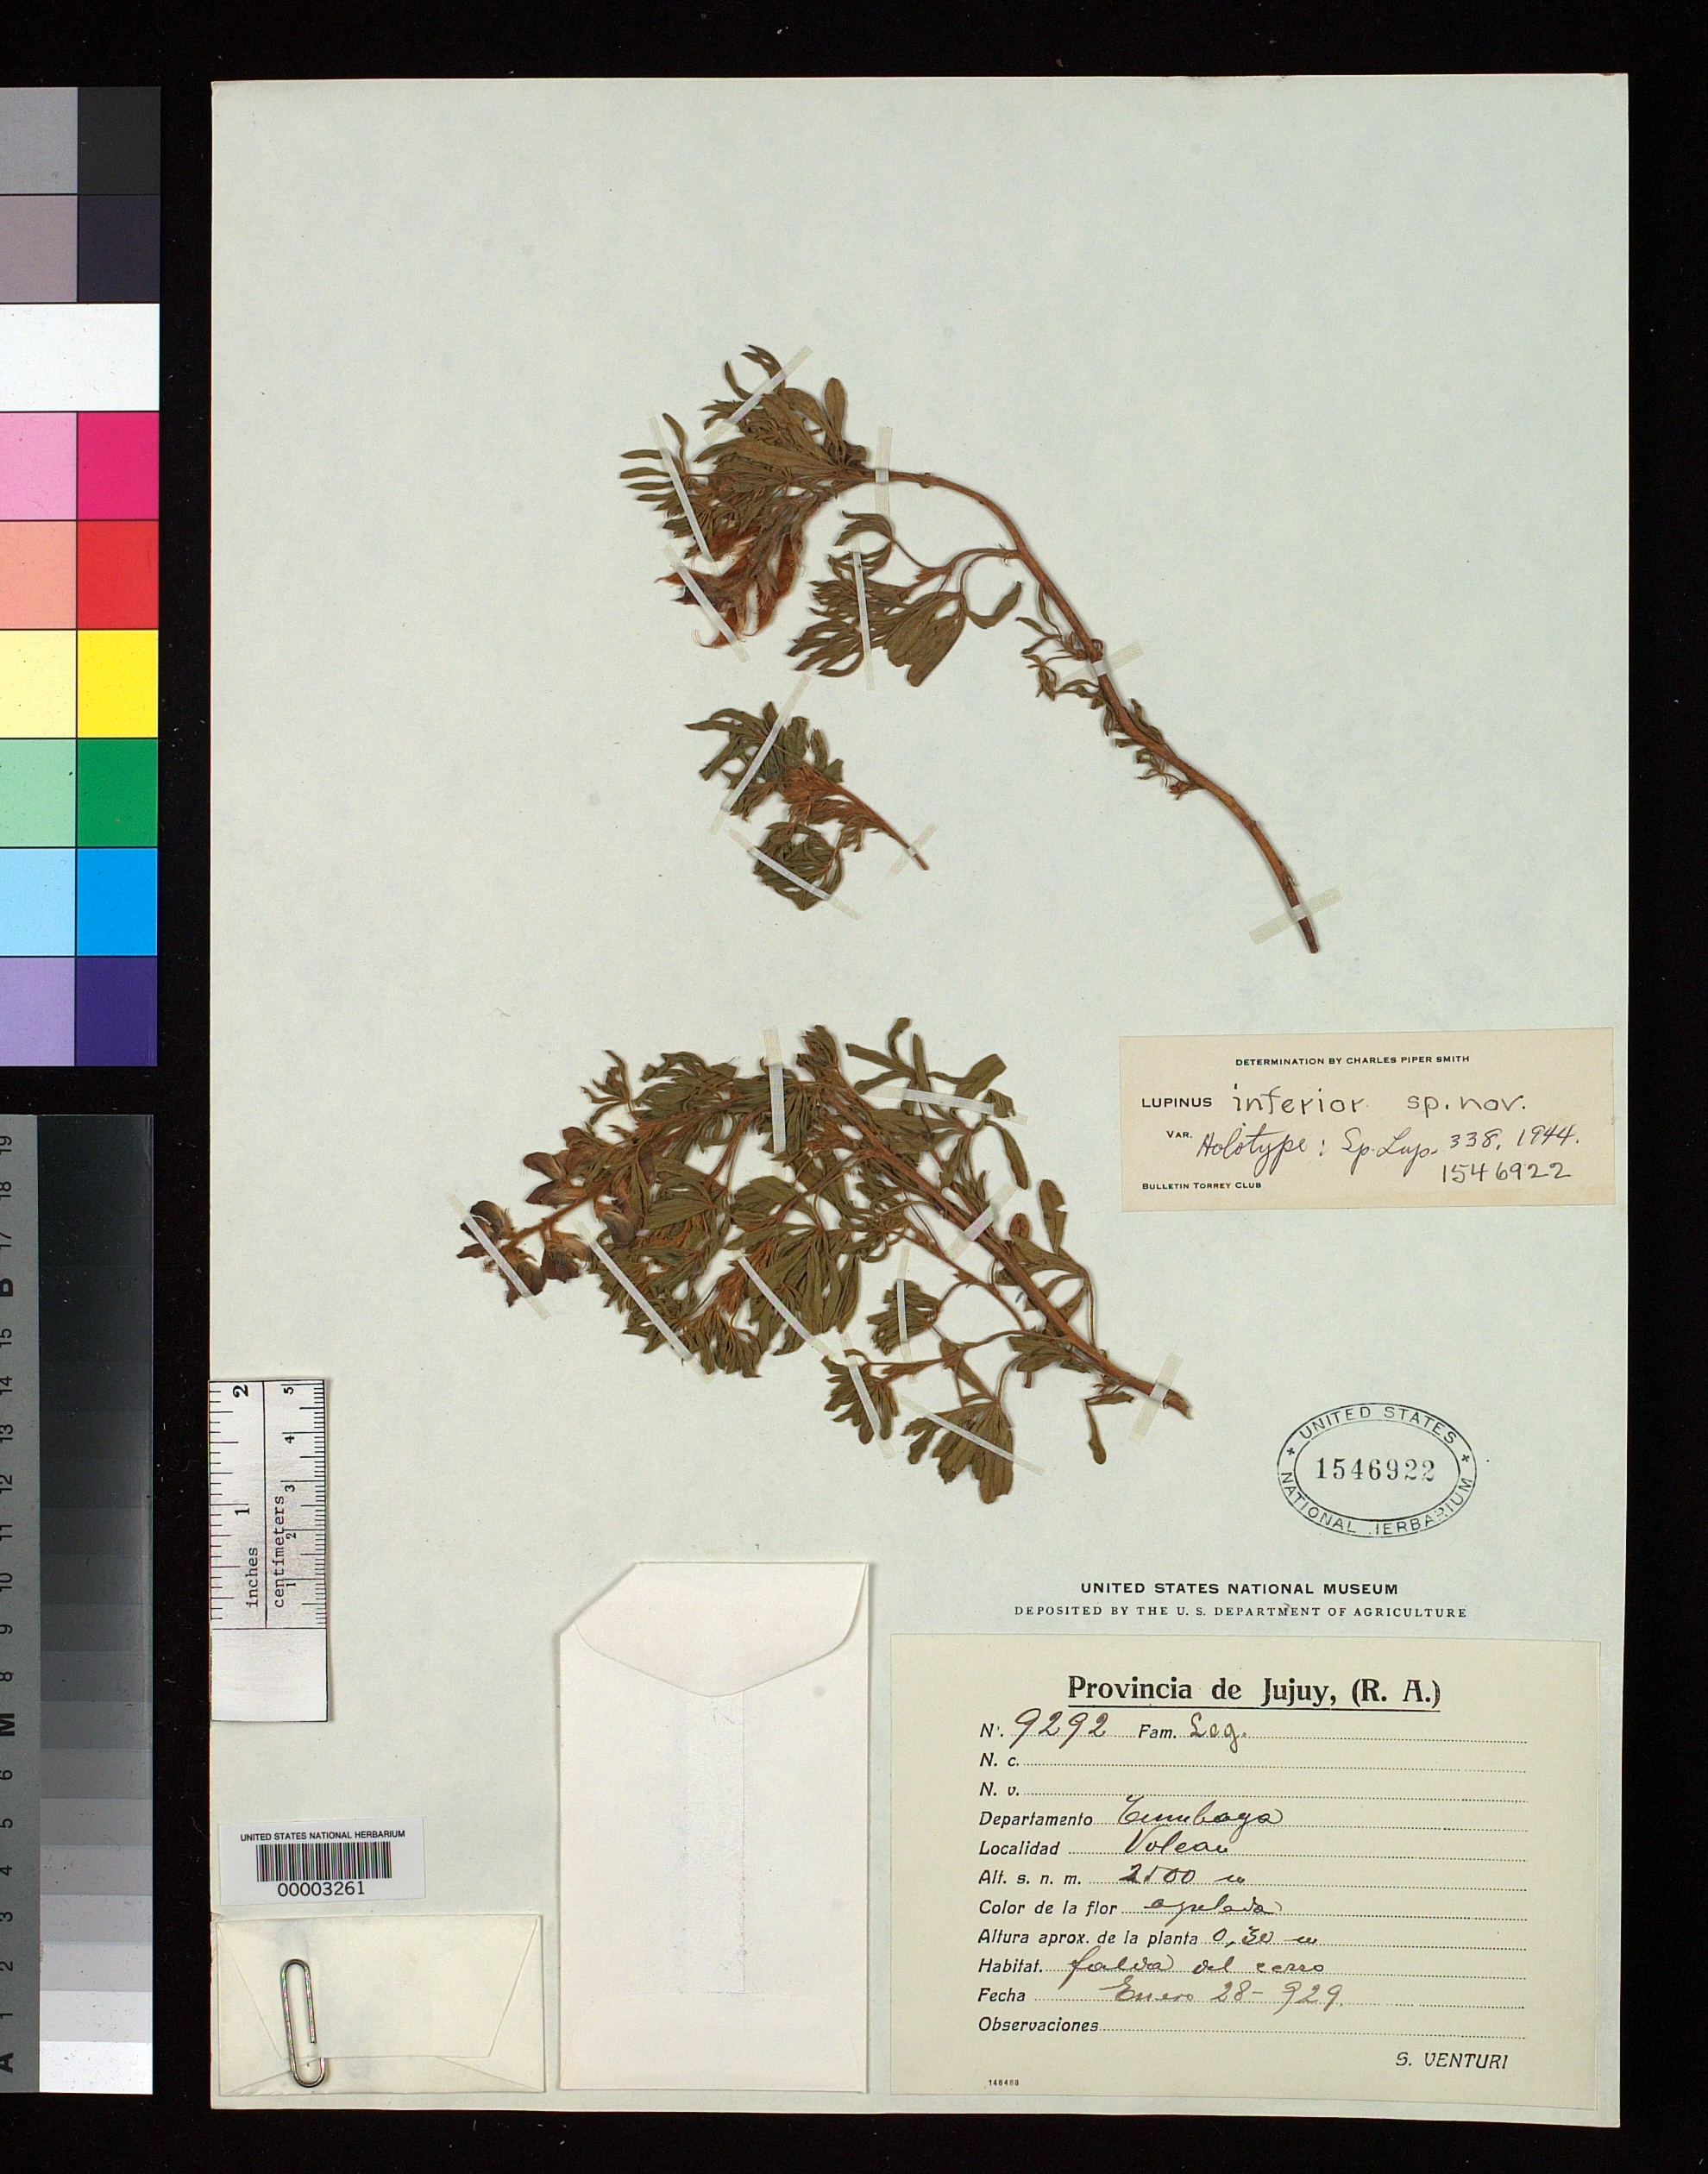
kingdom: Plantae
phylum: Tracheophyta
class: Magnoliopsida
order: Fabales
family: Fabaceae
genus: Lupinus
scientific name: Lupinus inferior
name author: C.P. Sm.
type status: Holotype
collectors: S. Venturi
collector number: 9292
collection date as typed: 28 Jan 1929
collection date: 1929-01-28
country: Argentina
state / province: Jujuy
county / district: Tumbaya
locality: Volcan.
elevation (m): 2500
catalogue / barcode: US 1546922